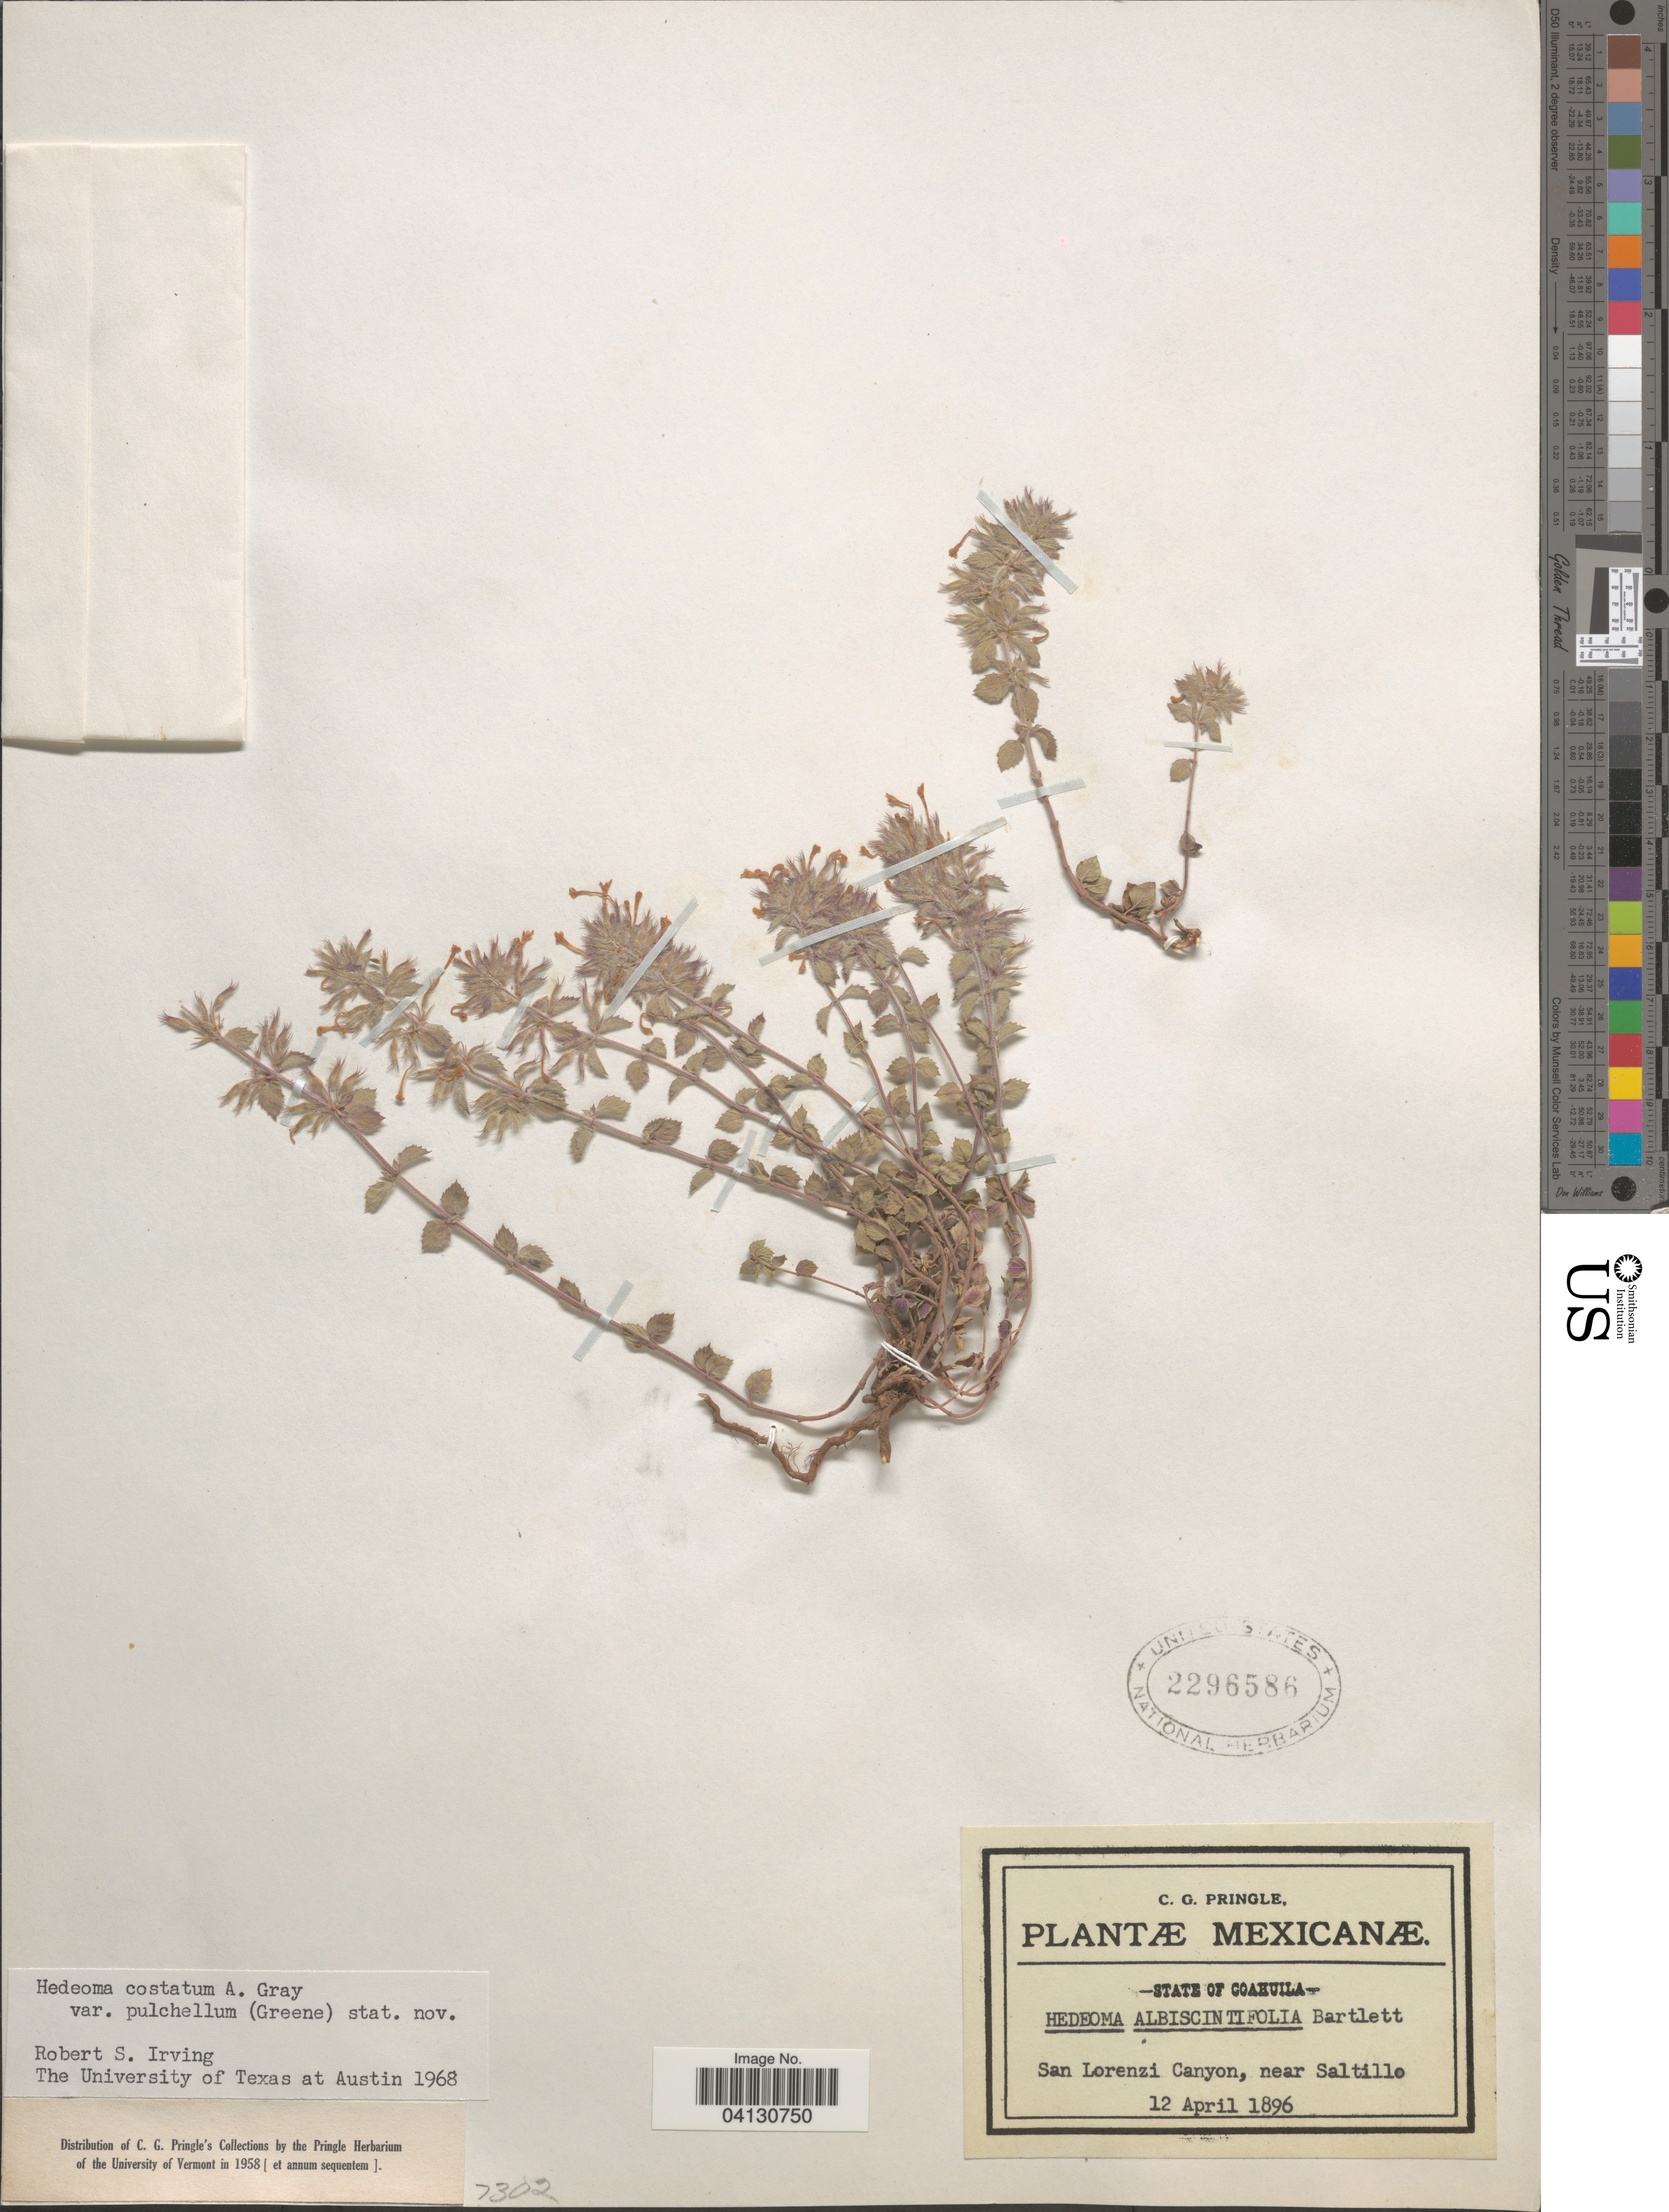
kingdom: Plantae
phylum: Tracheophyta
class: Magnoliopsida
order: Lamiales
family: Lamiaceae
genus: Hedeoma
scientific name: Hedeoma costata var. pulchella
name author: A. Gray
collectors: C. G. Pringle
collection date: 1896-04-12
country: Mexico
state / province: Coahuila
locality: San Lorenzi Canyon, near Saltillo.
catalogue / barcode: US 2296586